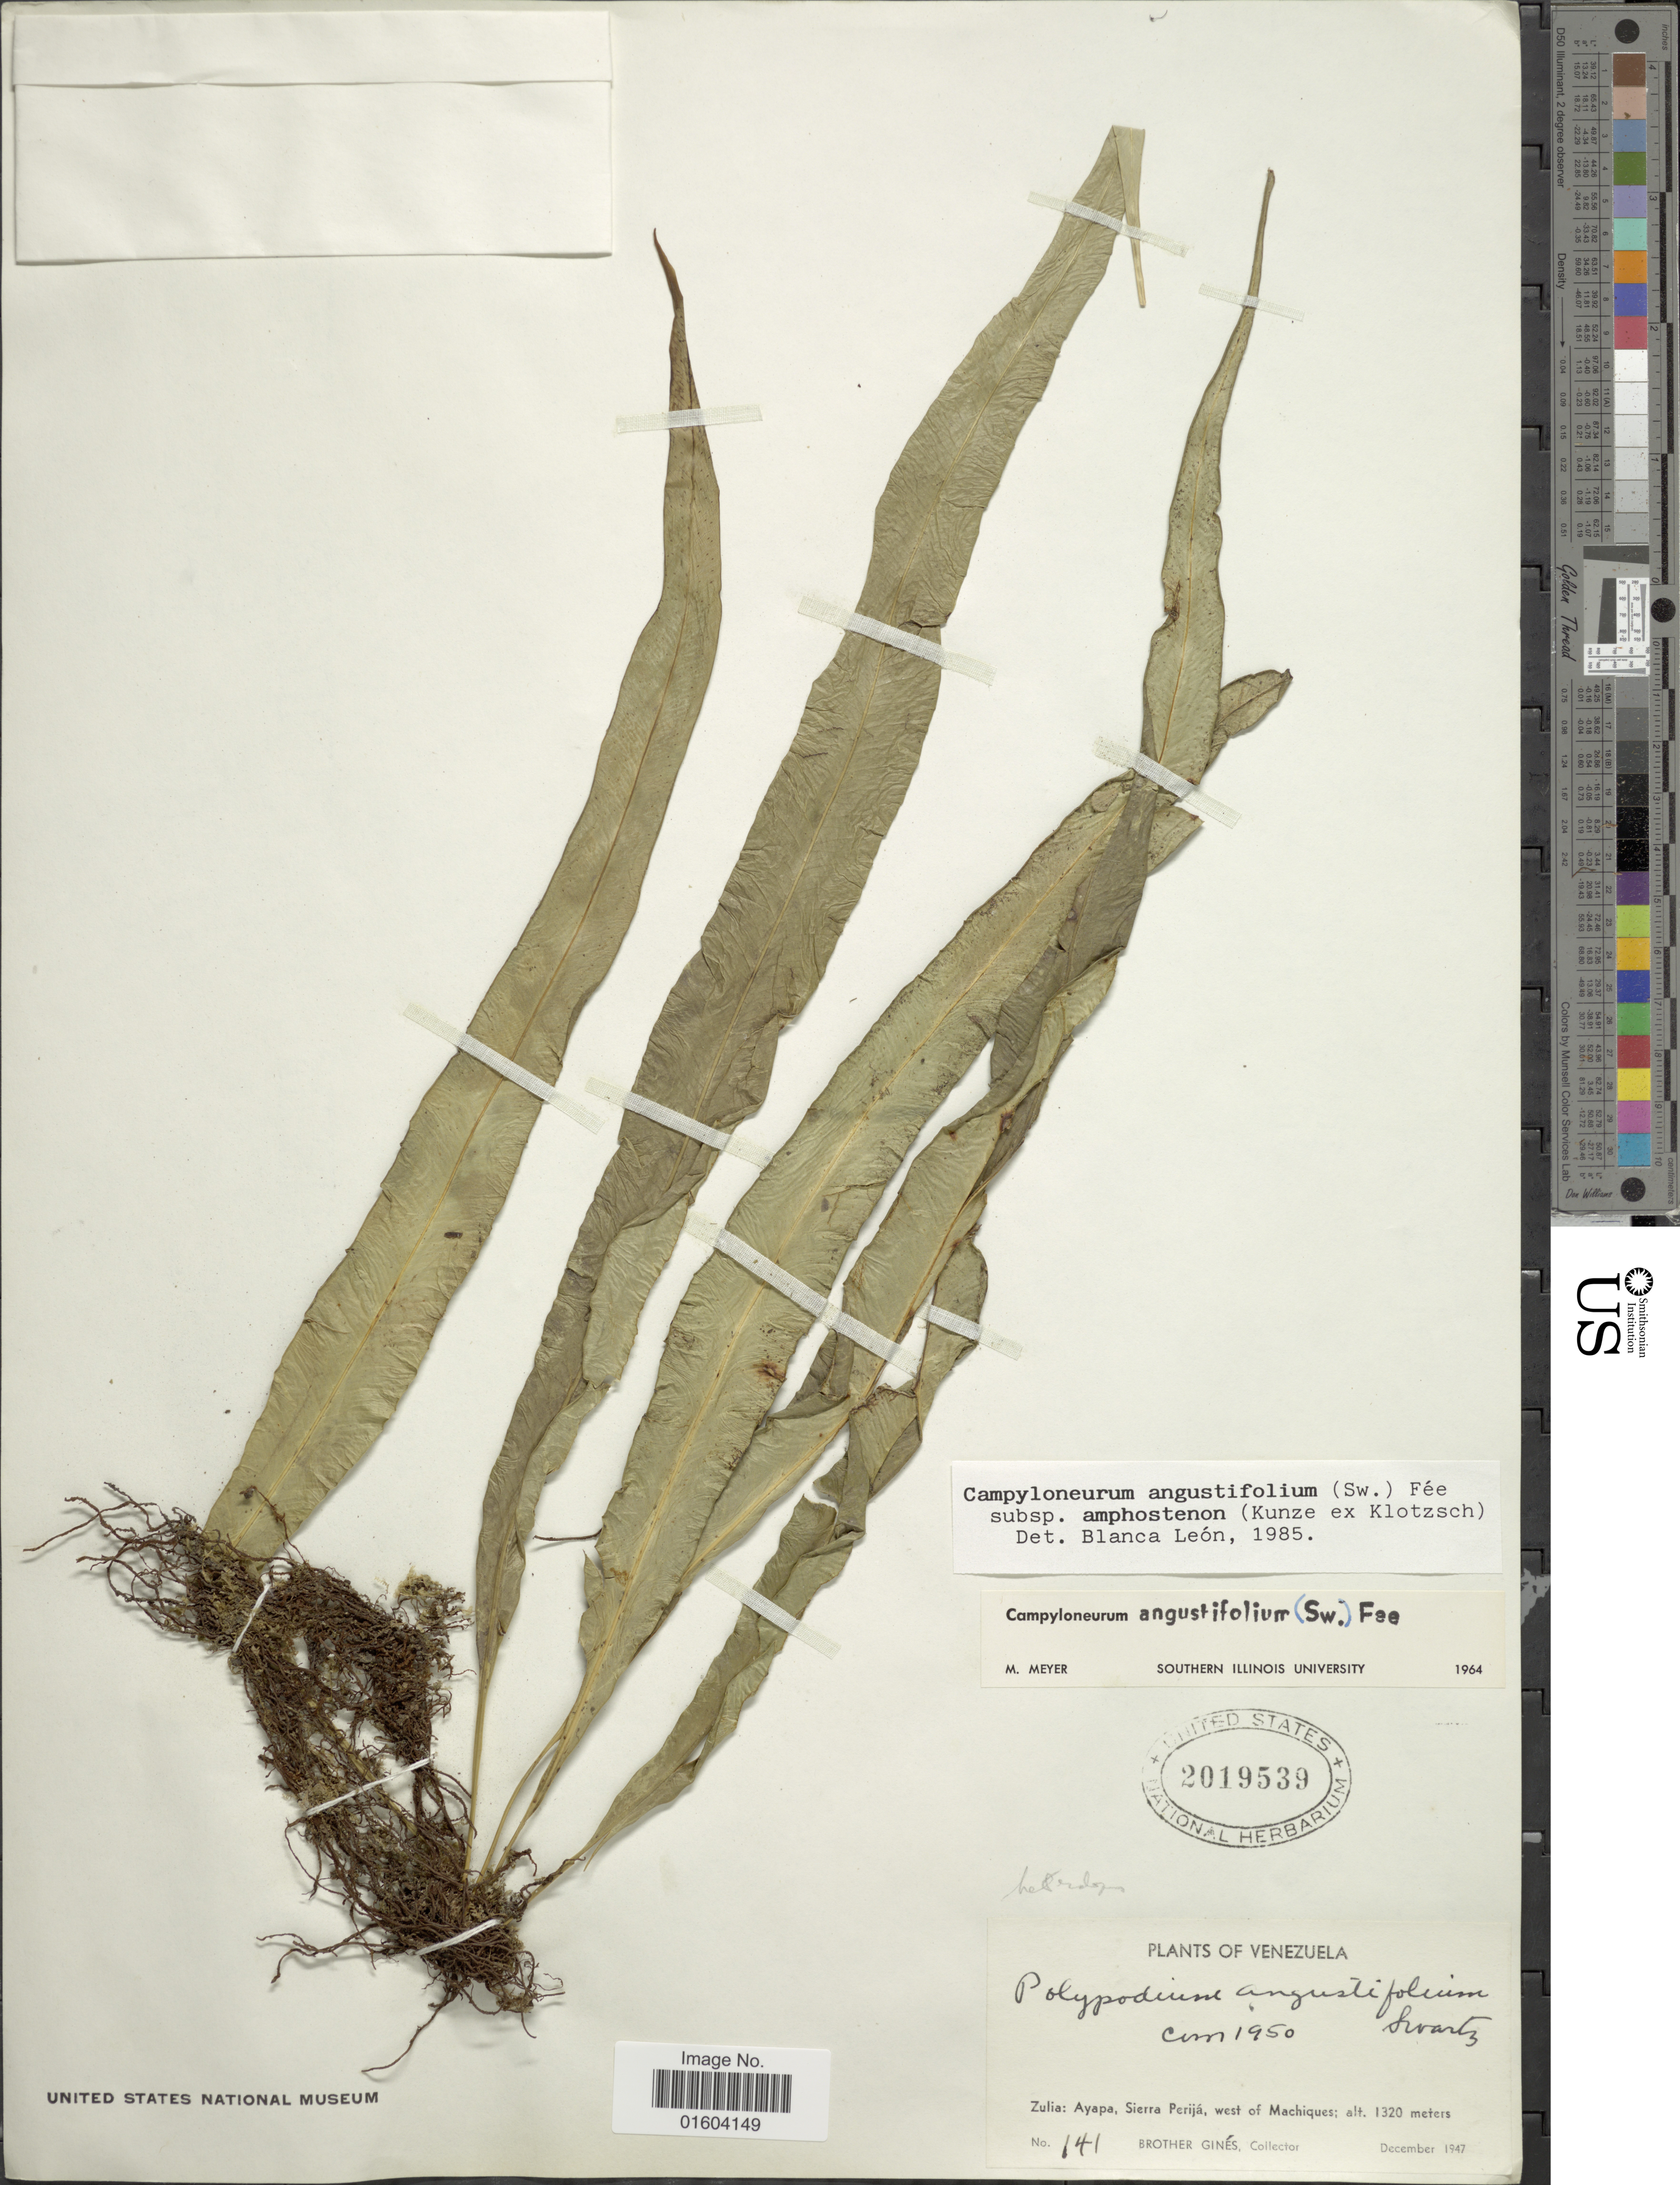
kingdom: Plantae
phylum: Tracheophyta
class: Polypodiopsida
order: Polypodiales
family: Polypodiaceae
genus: Campyloneurum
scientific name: Campyloneurum chlorolepis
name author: Alston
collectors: Bro. Gines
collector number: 141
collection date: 1947-12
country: Venezuela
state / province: Zulia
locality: Venezuela, Zulia: Ayapa, Sierra Perija, west of Machiques.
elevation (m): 1320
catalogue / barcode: US 2019539